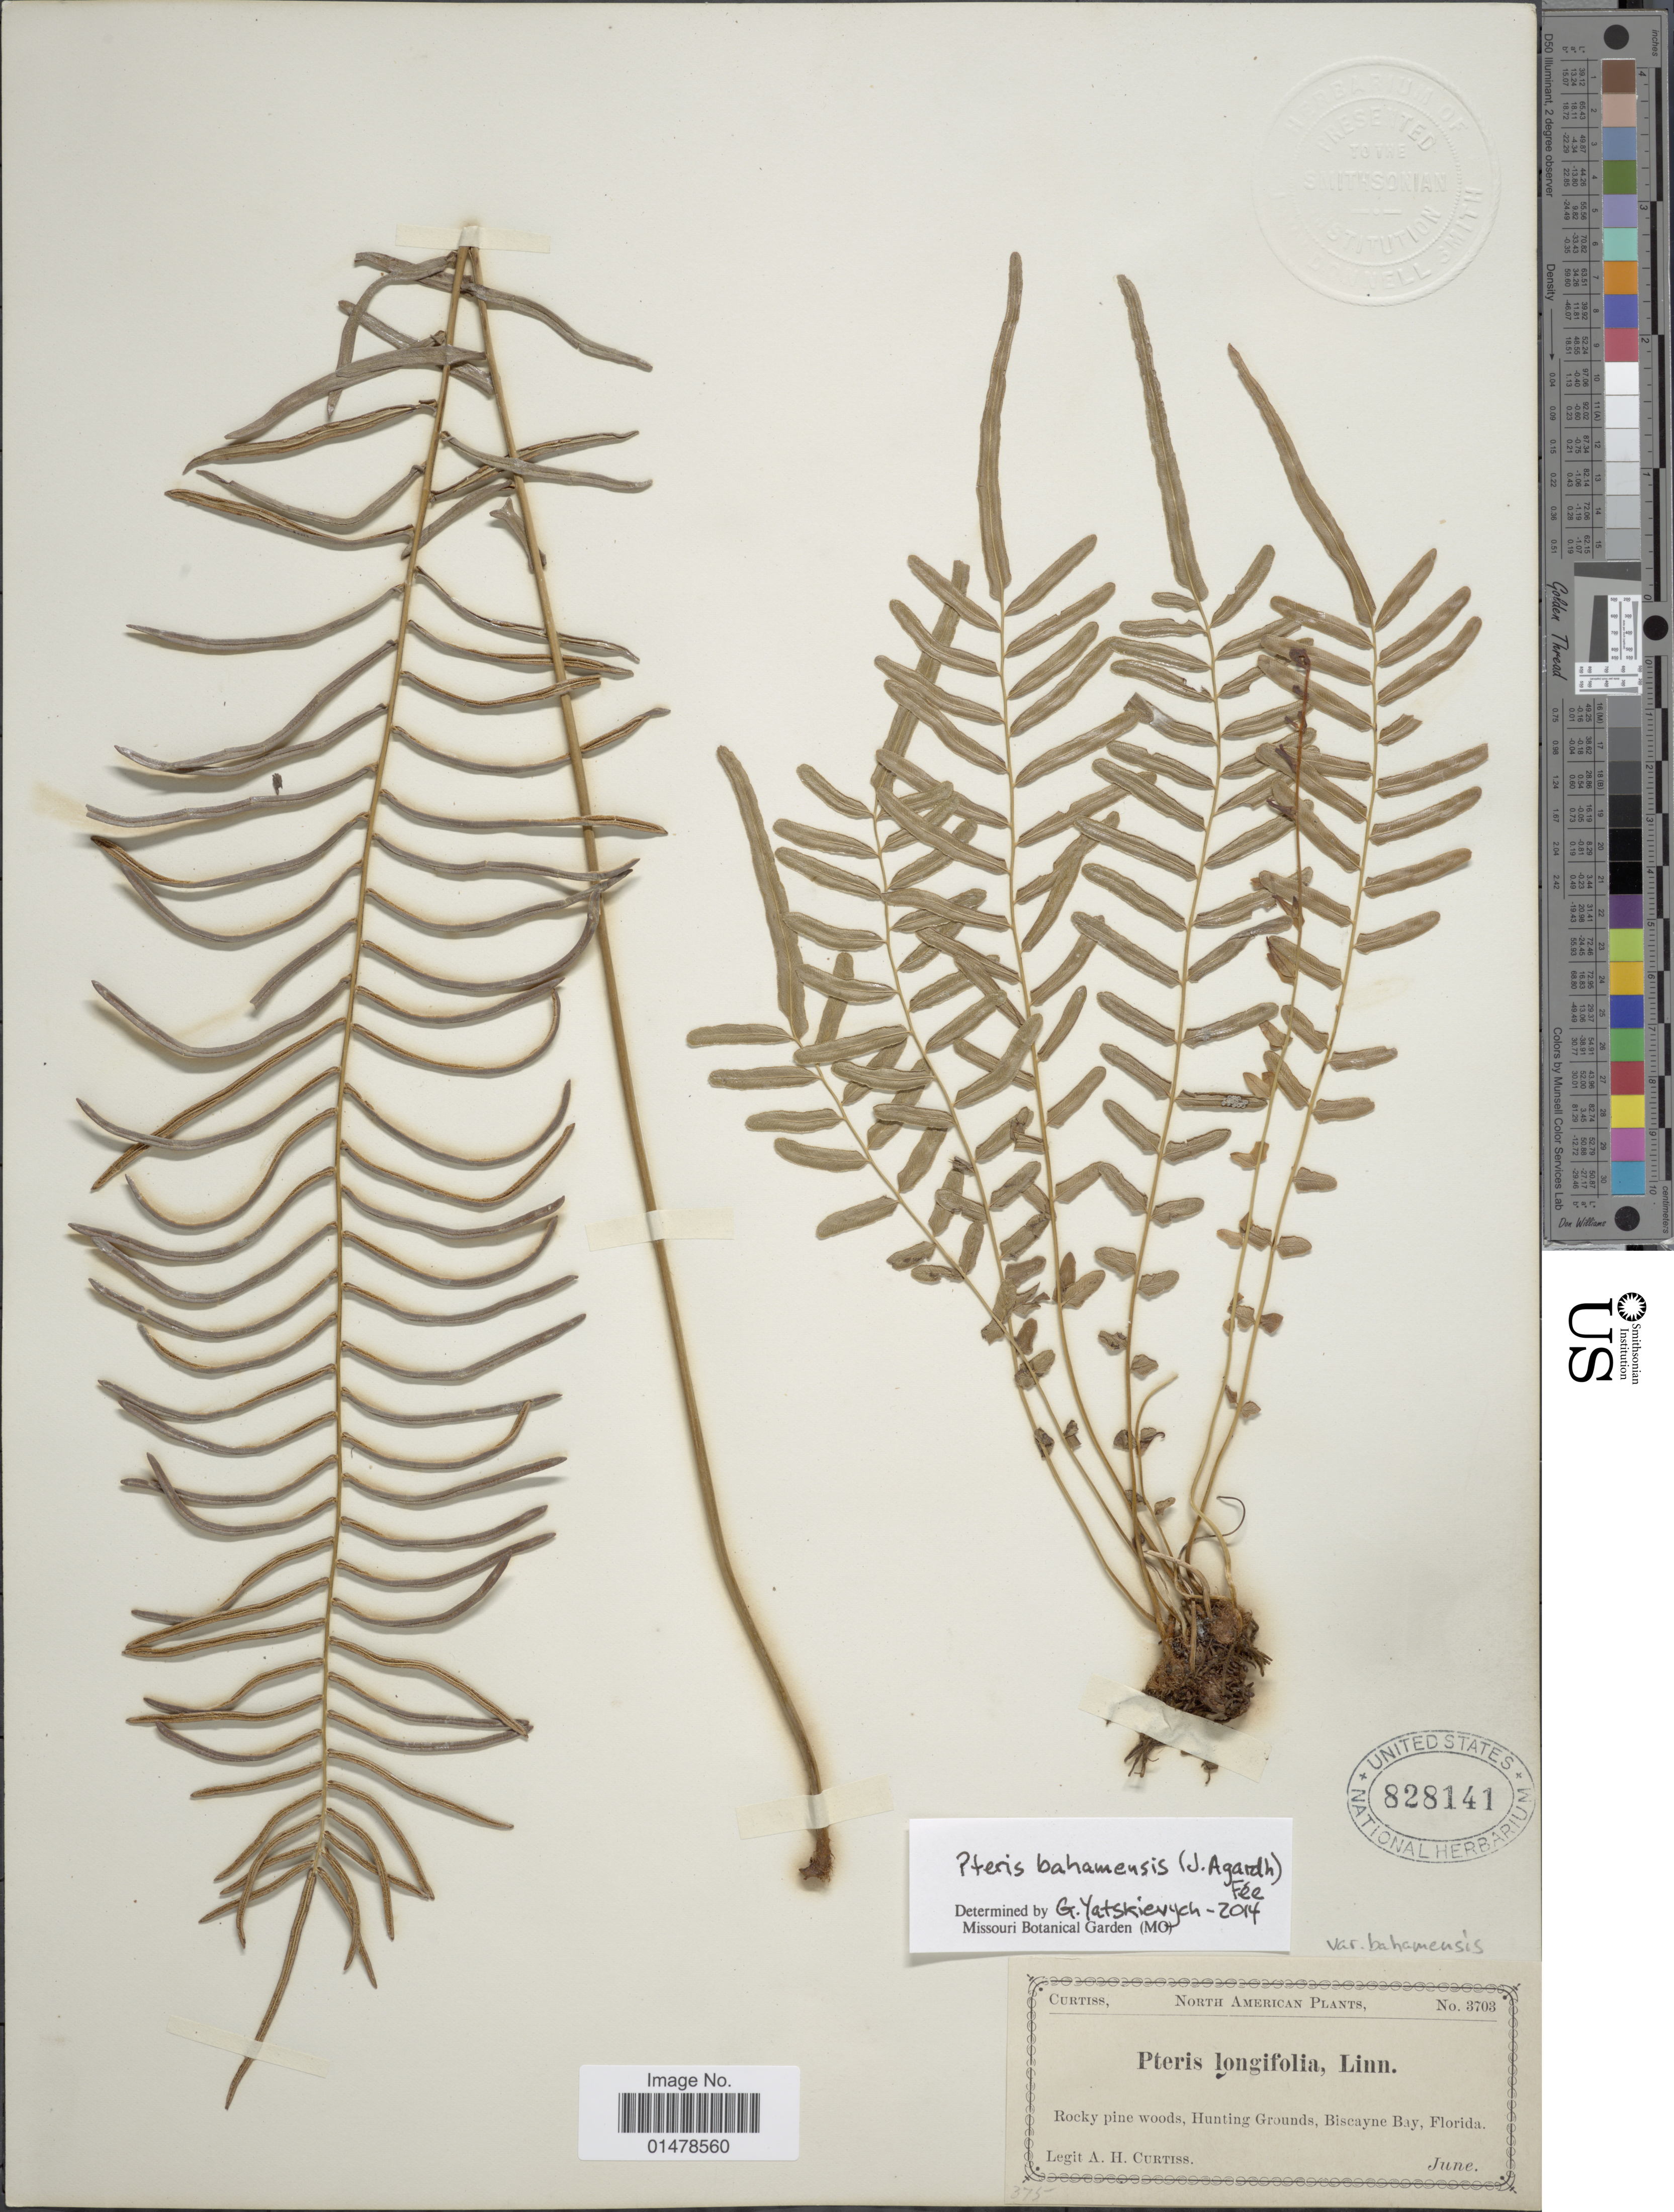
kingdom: Plantae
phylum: Tracheophyta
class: Polypodiopsida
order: Polypodiales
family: Pteridaceae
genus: Pteris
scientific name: Pteris bahamenis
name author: (J. Agardh) Fée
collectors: A. H. Curtiss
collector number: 3703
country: United States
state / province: Florida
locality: North America, Rocky Pine Woods, Hunting Grounds, Biscayne Bay, Florida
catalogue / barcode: US 828141